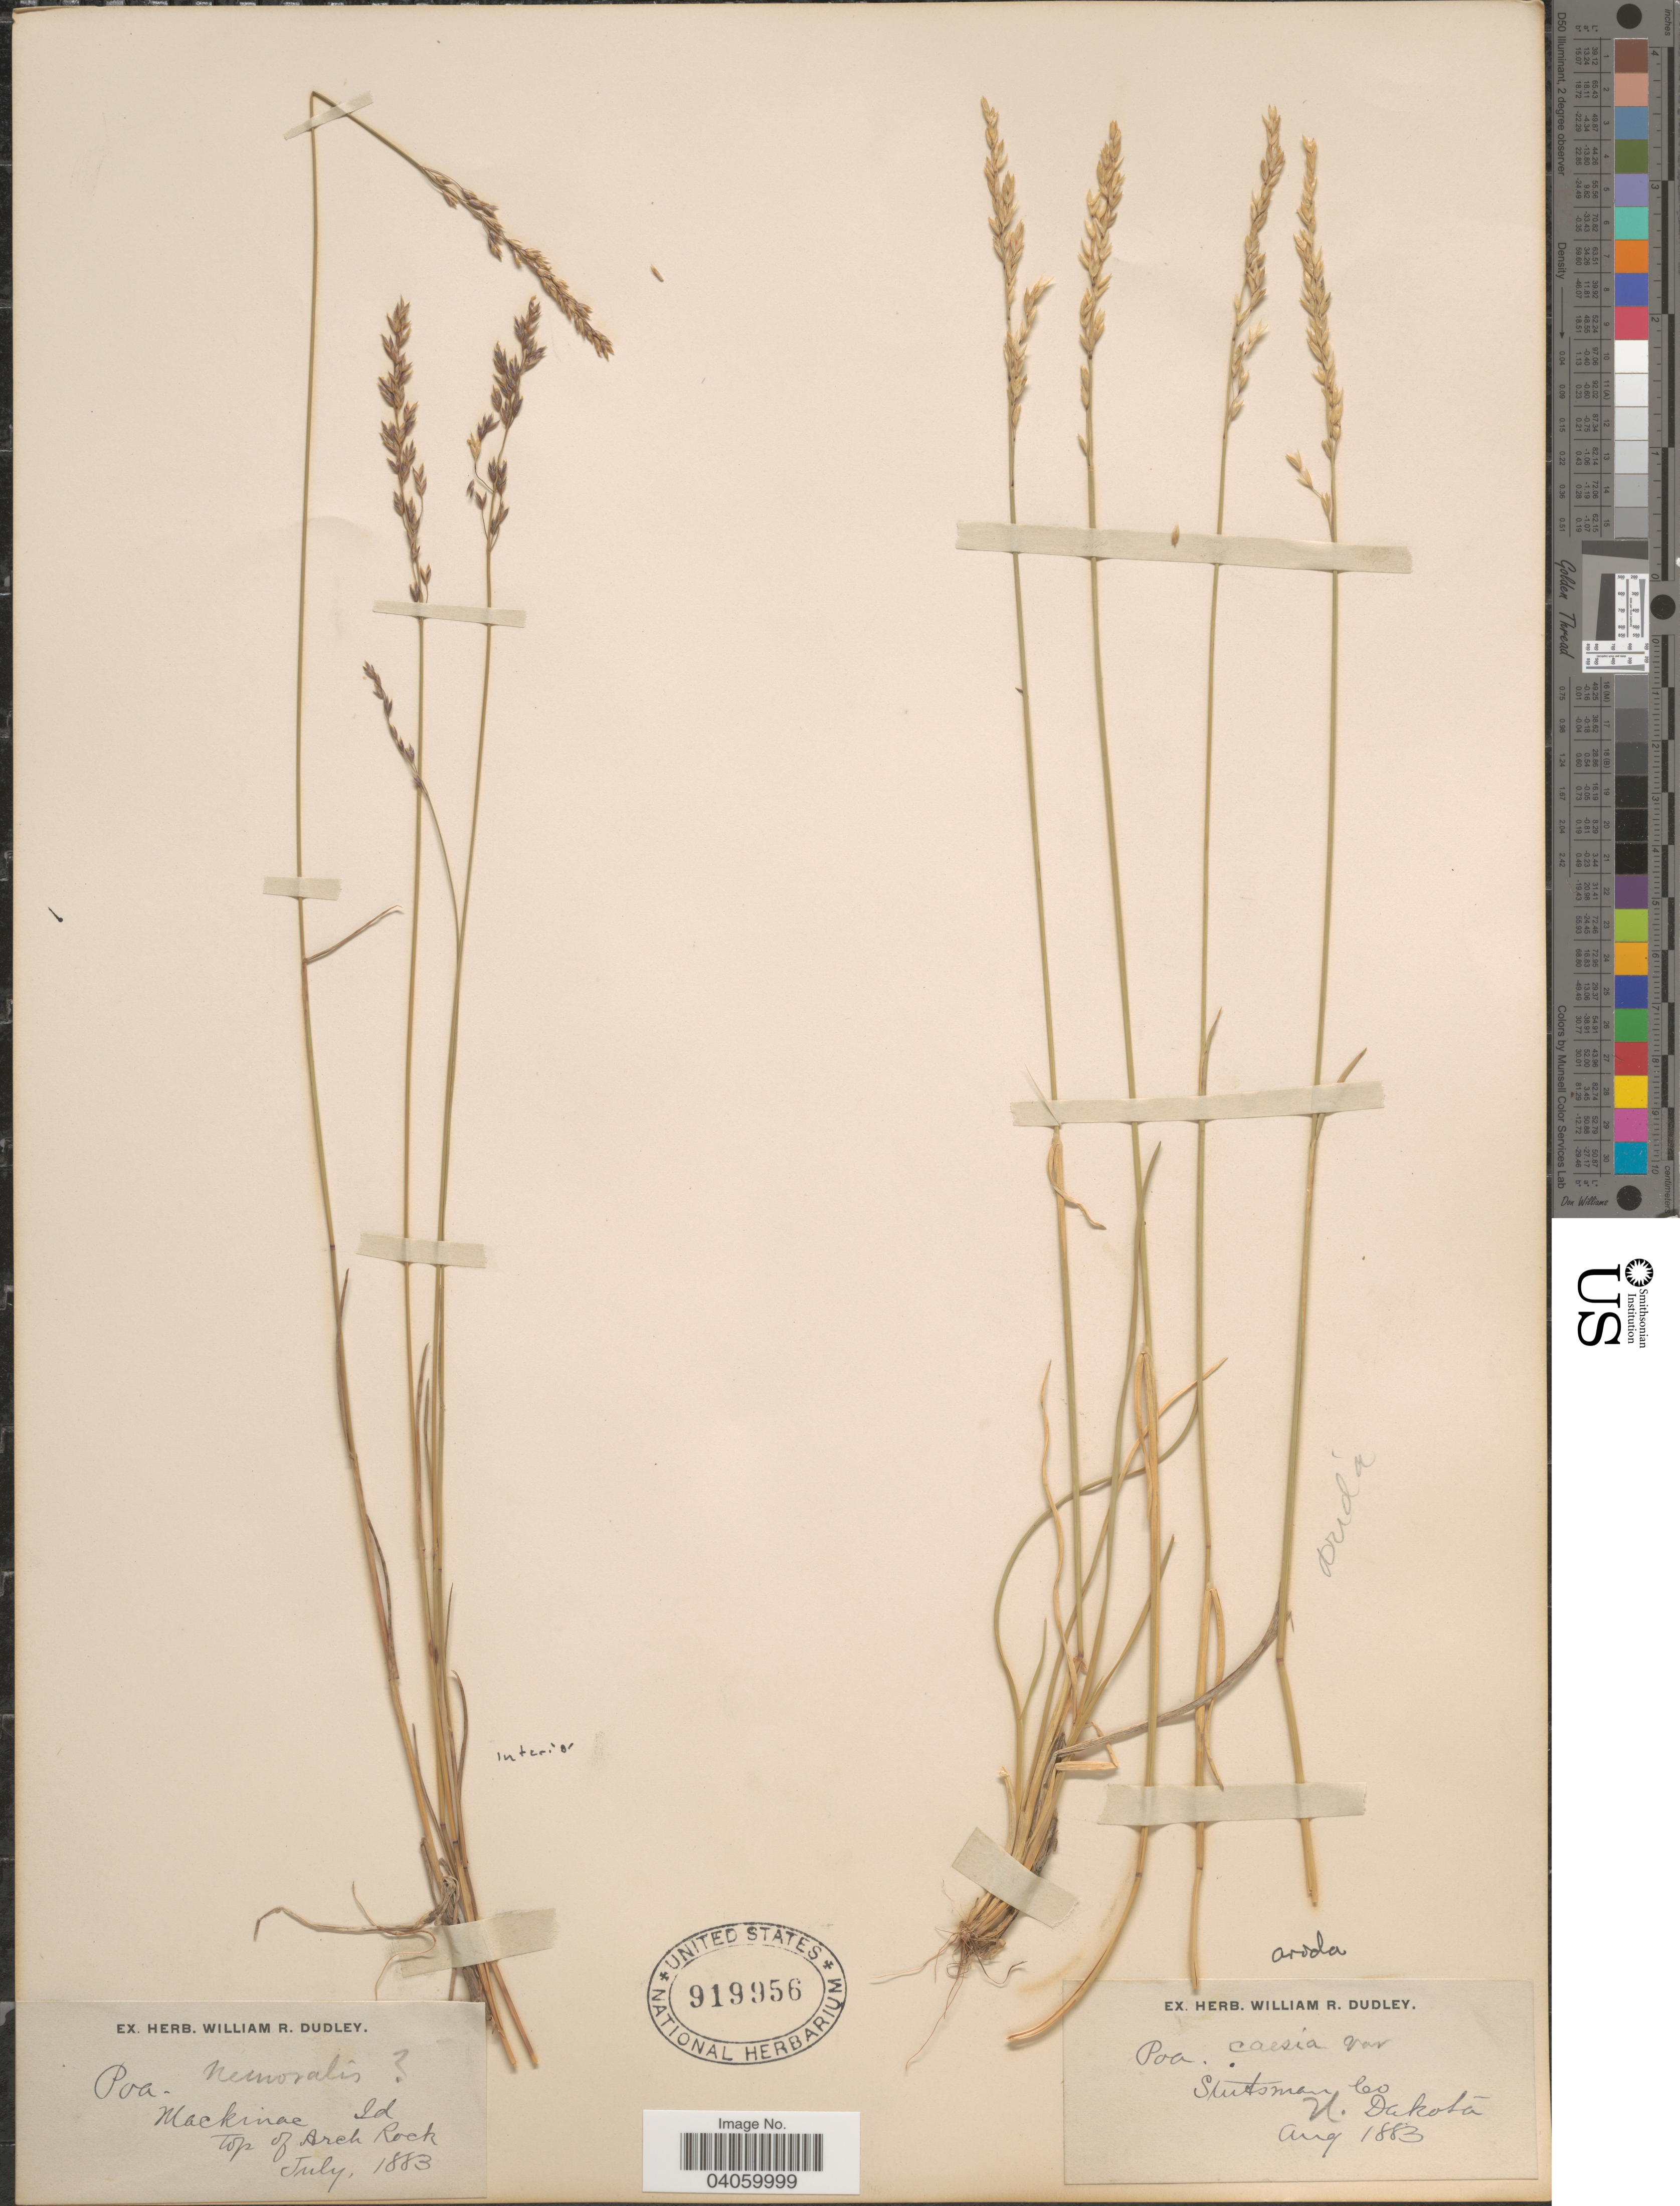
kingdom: Plantae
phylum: Tracheophyta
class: Liliopsida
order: Poales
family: Poaceae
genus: Poa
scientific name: Poa interior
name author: Rydb.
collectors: Ex herb. William R. Dudley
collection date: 1883-08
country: United States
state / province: North Dakota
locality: Stutsman Co.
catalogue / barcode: US 919956